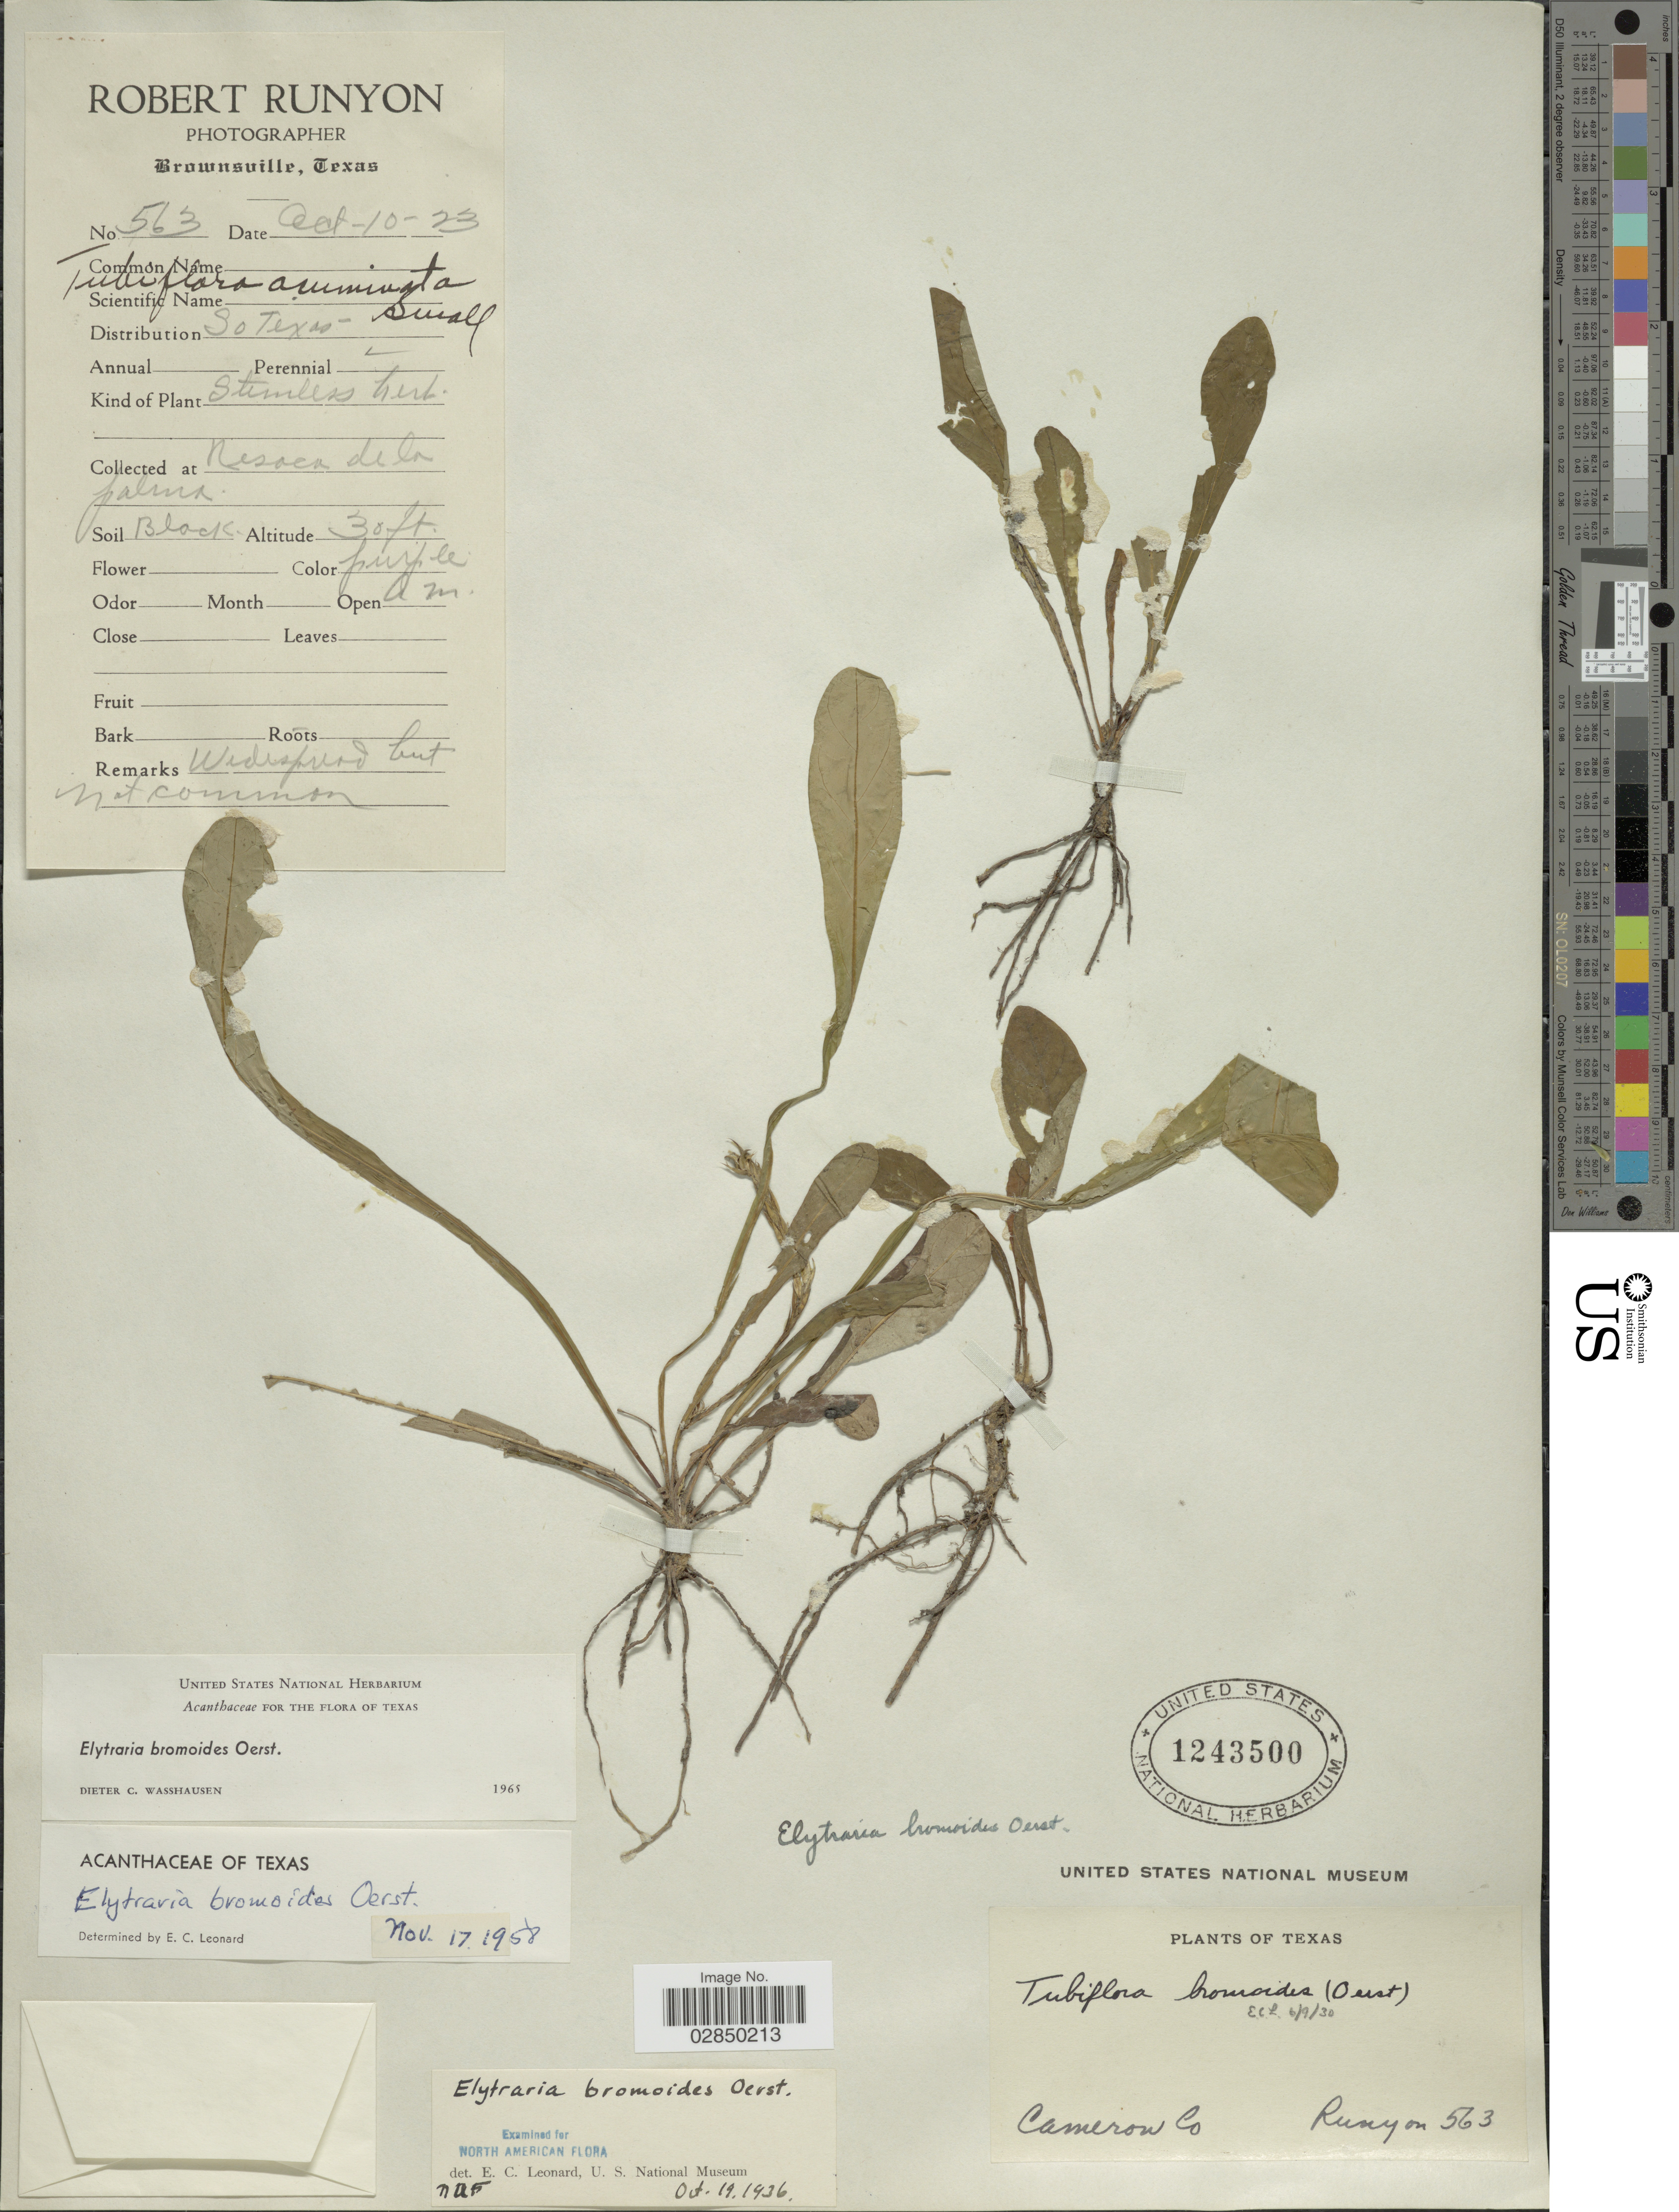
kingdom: Plantae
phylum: Tracheophyta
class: Magnoliopsida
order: Lamiales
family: Acanthaceae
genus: Elytraria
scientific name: Elytraria bromoides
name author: Oerst.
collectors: R. Runyon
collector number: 563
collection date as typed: Transcribed d/m/y: 10/10/23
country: United States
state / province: Texas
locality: Cameron Co. Resaca de la Palma.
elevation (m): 9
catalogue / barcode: US 1243500